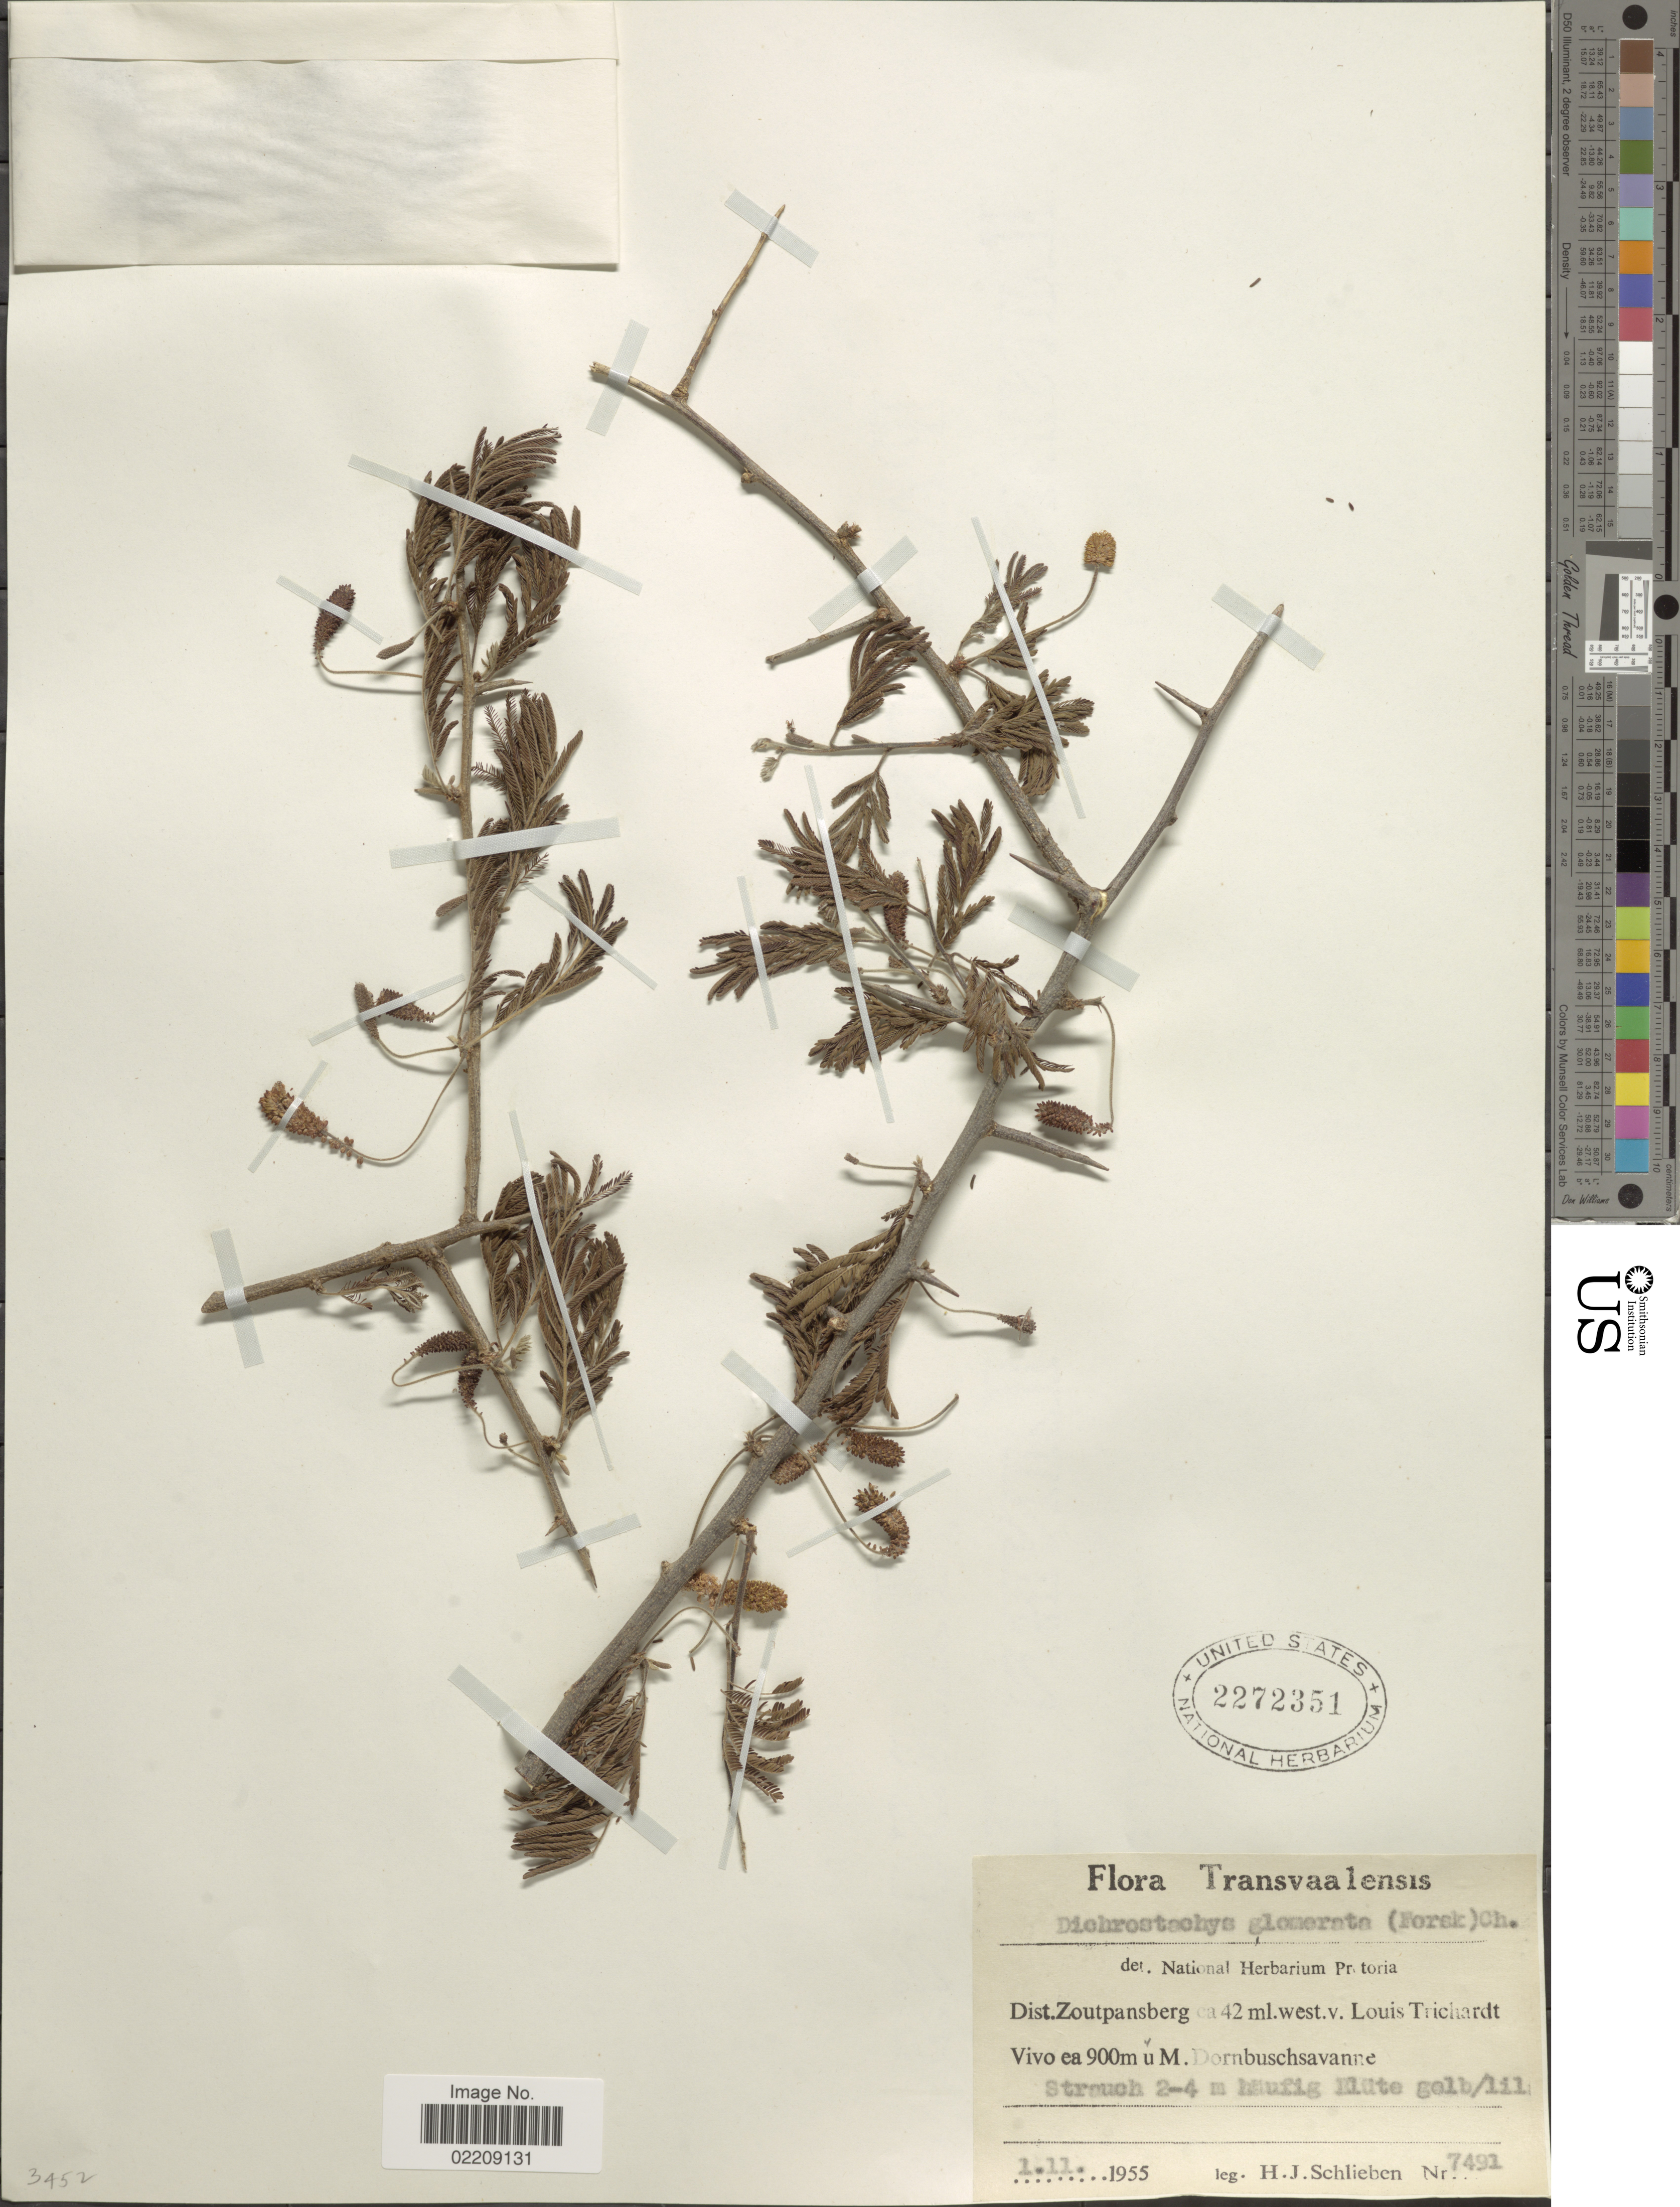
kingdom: Plantae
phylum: Tracheophyta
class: Magnoliopsida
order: Fabales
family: Fabaceae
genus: Dichrostachys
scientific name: Dichrostachys glomerata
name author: (Forssk.) Chiov.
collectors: H. J. Schlieben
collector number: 7491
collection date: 1955-11-01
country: South Africa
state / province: Limpopo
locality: Transvaalensis, Dist. Zoutpansberg ca 42 ml.west.v. Louis Trichardt Vivo. Dornbuschsavanne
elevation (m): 900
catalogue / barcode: US 2272351